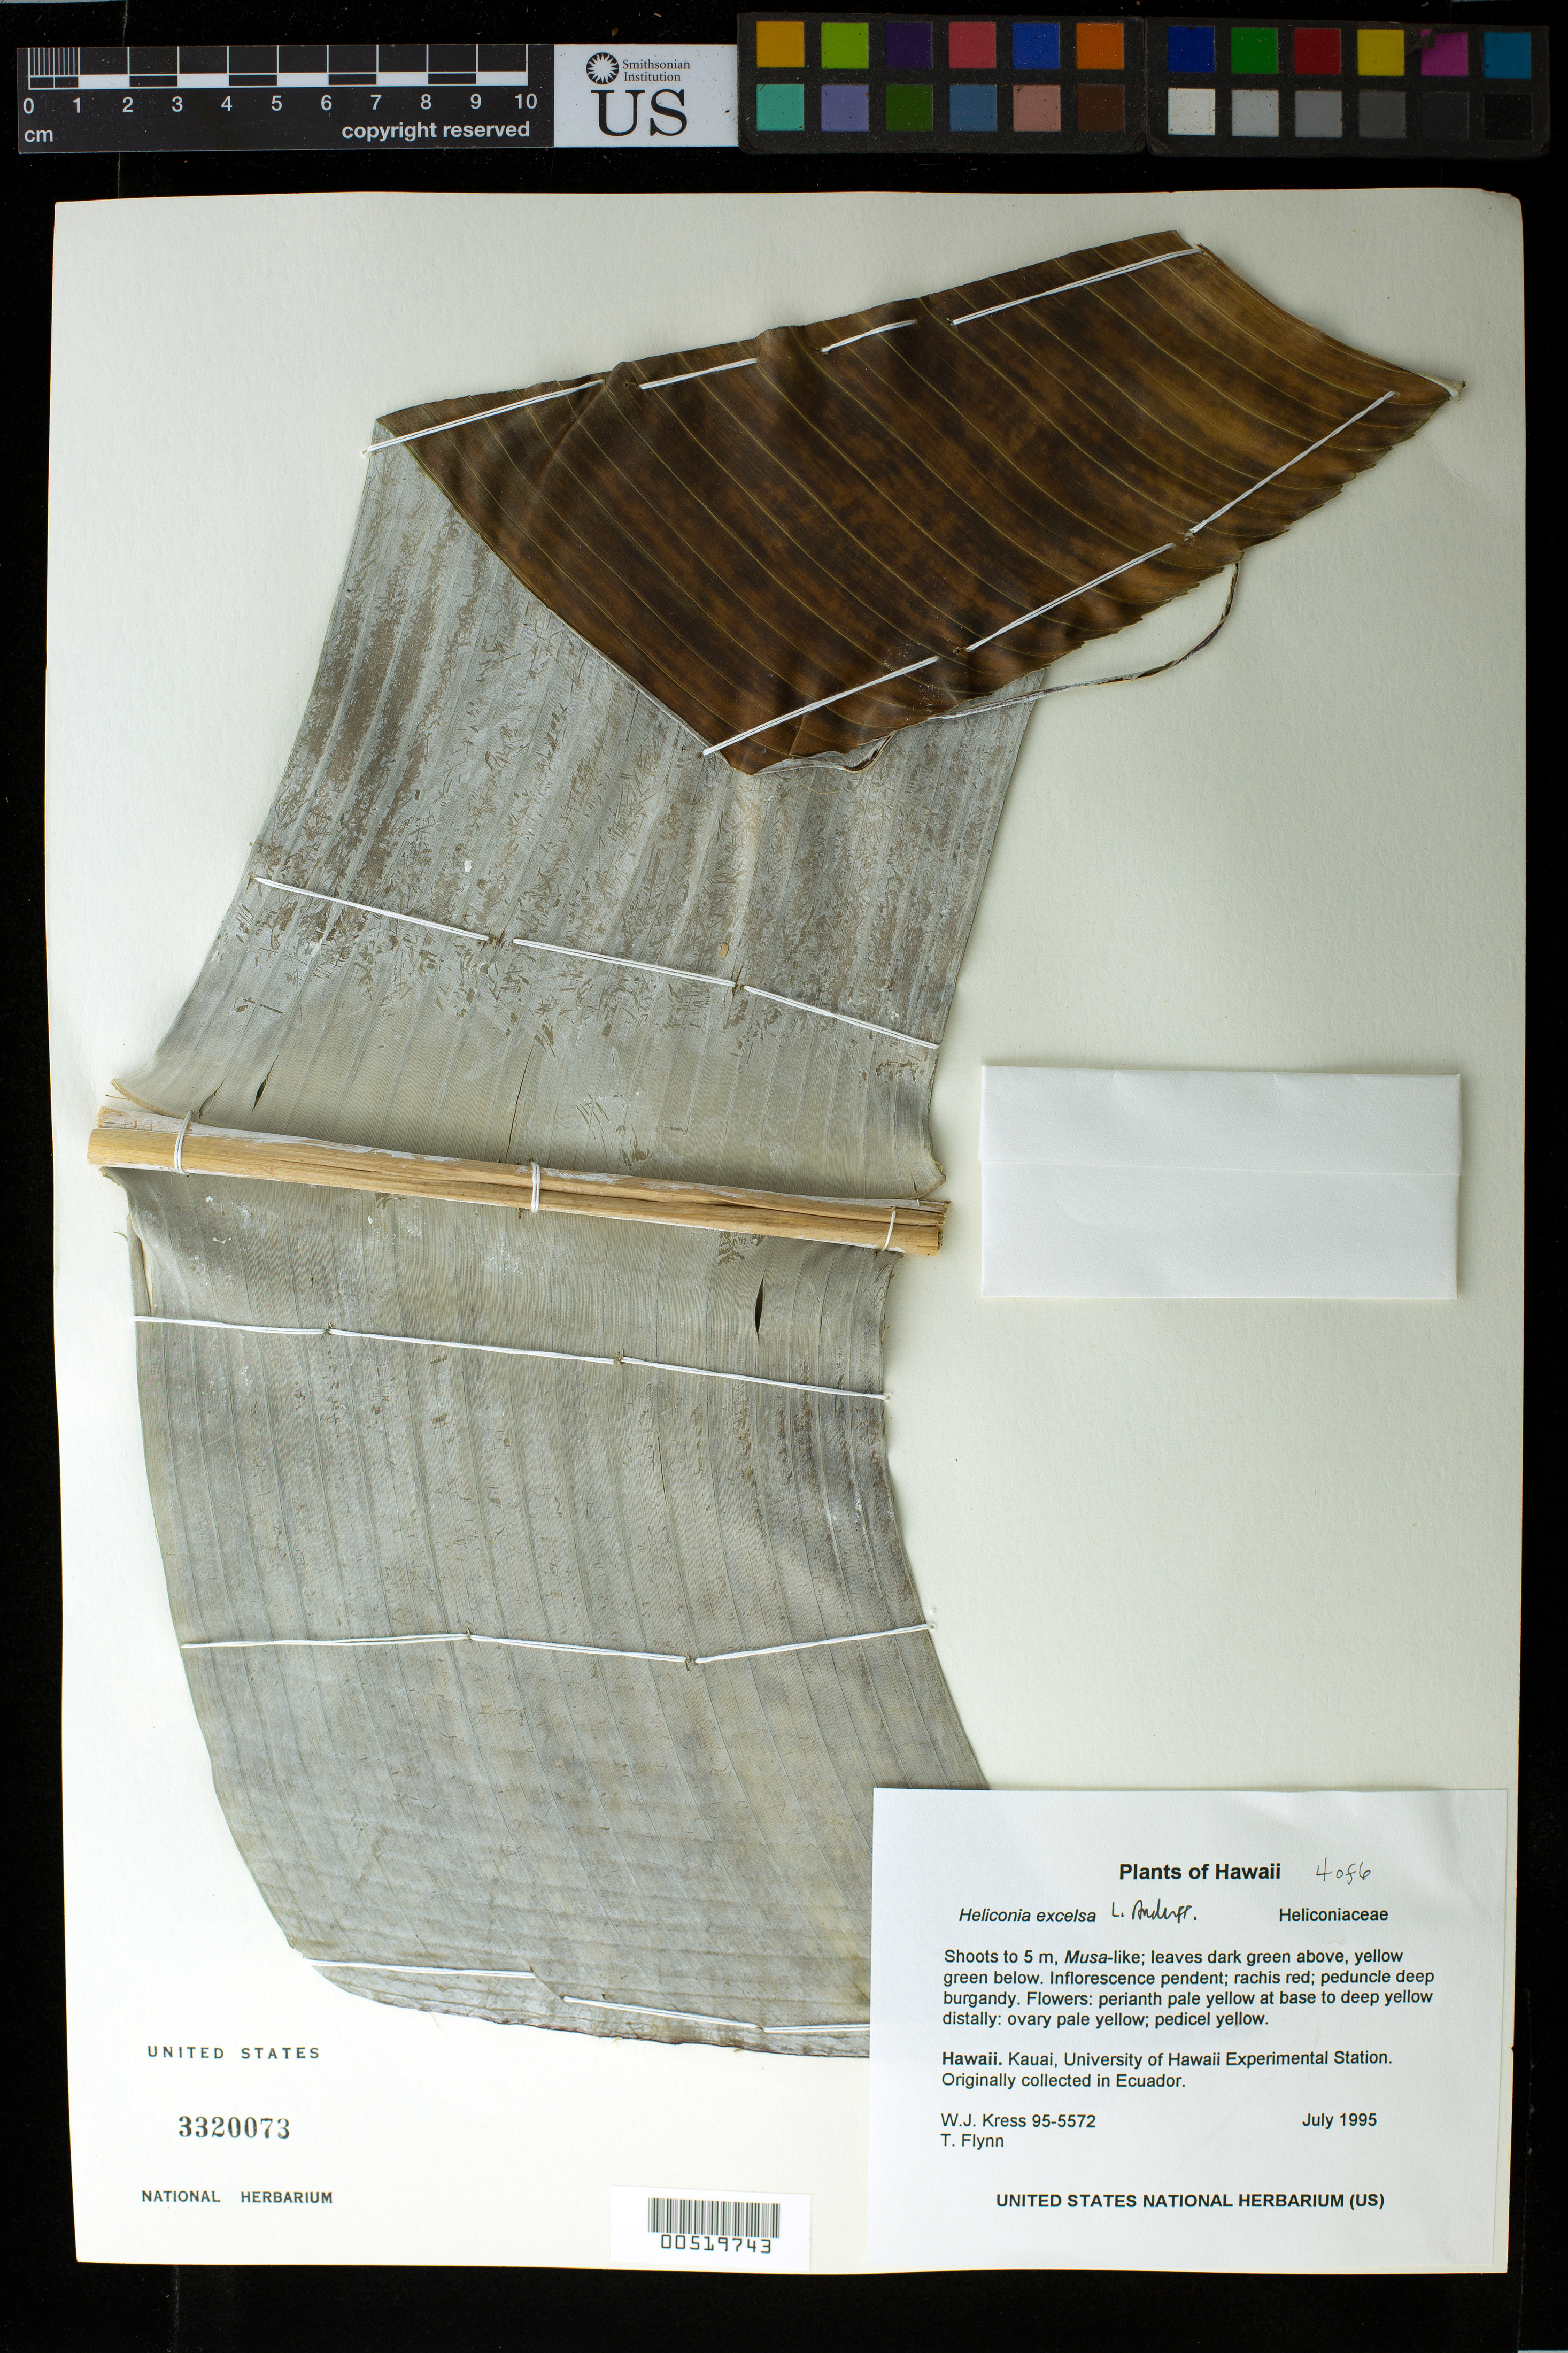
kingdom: Plantae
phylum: Tracheophyta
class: Liliopsida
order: Zingiberales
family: Heliconiaceae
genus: Heliconia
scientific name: Heliconia excelsa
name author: L. Andersson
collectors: W. J. Kress & T. W. Flynn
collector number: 95-5572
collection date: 1995-07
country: United States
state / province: Hawaii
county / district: Kaui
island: Kaua'i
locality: University of Hawaii Experimental Station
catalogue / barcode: US 3320073